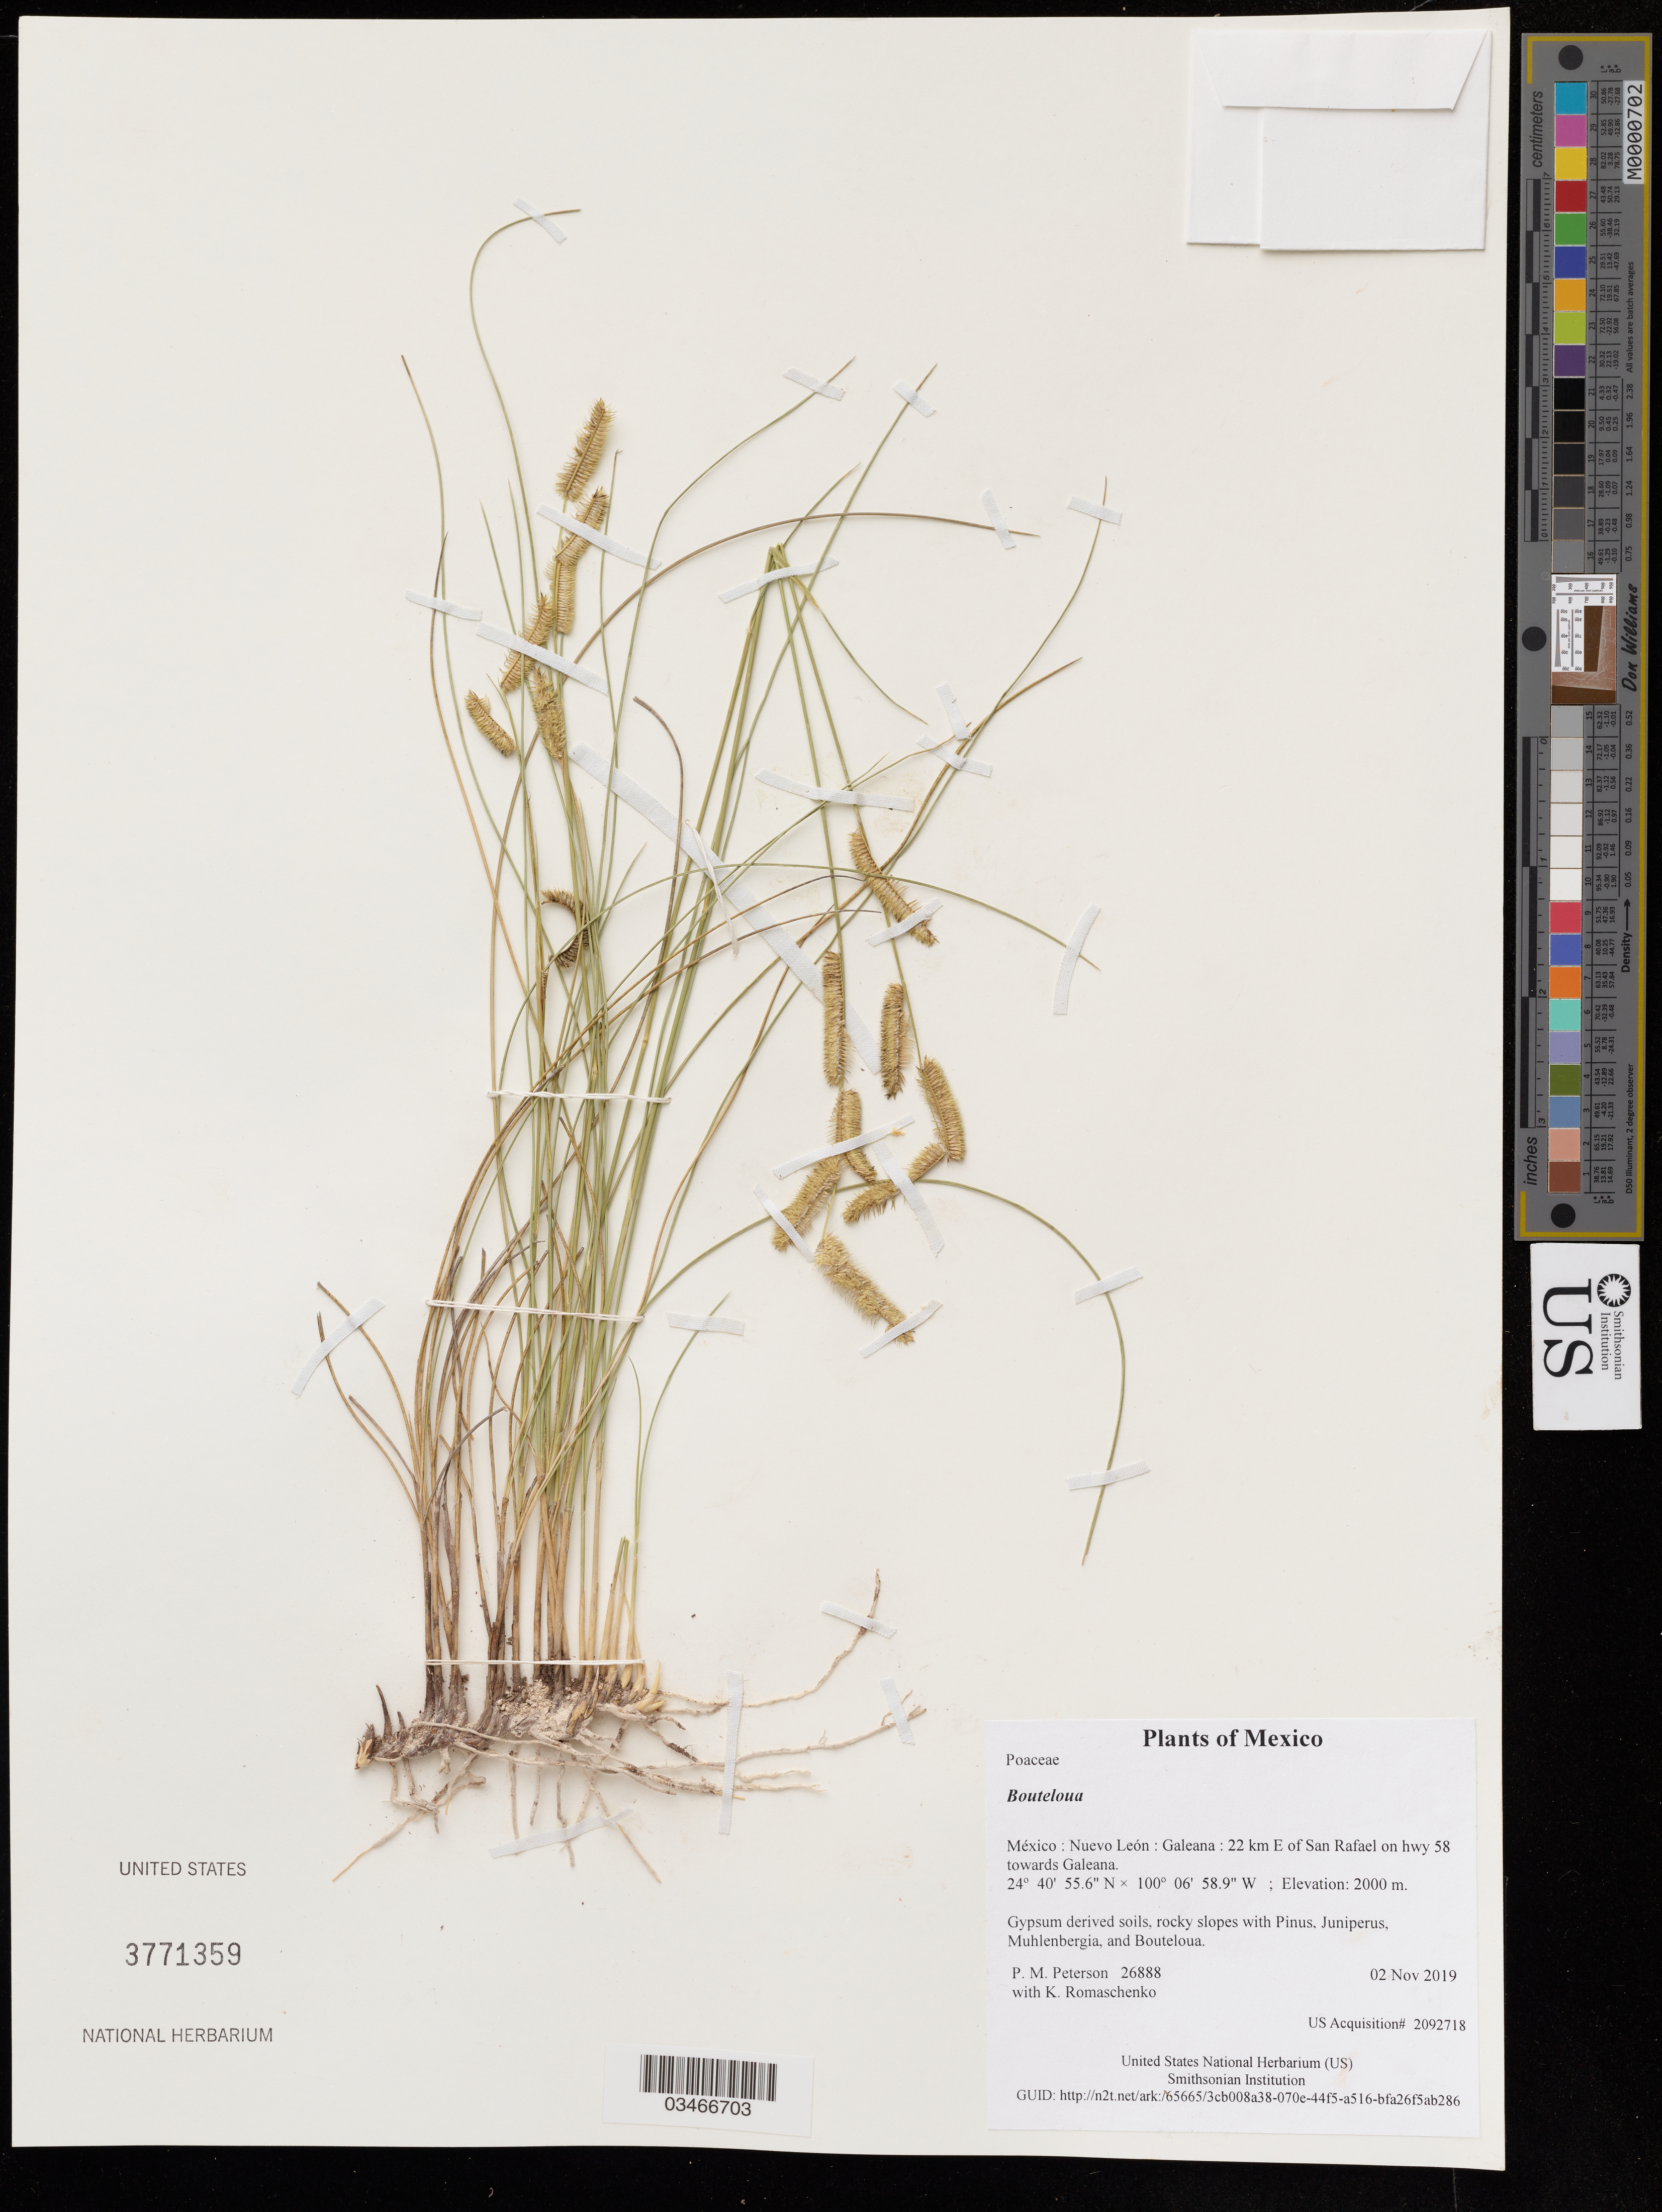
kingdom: Plantae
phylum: Tracheophyta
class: Liliopsida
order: Poales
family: Poaceae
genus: Bouteloua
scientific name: Bouteloua sp.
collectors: P. M. Peterson & K. Romaschenko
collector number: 26888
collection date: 2019-11-02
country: México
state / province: Nuevo León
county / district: Galeana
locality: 22 km E of San Rafael on hwy 58 towards Galeana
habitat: Gypsum derived soils, rocky slopes with Pinus, Juniperus, Muhlenbergia, and Bouteloua.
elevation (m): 2000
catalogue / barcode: US 3771359